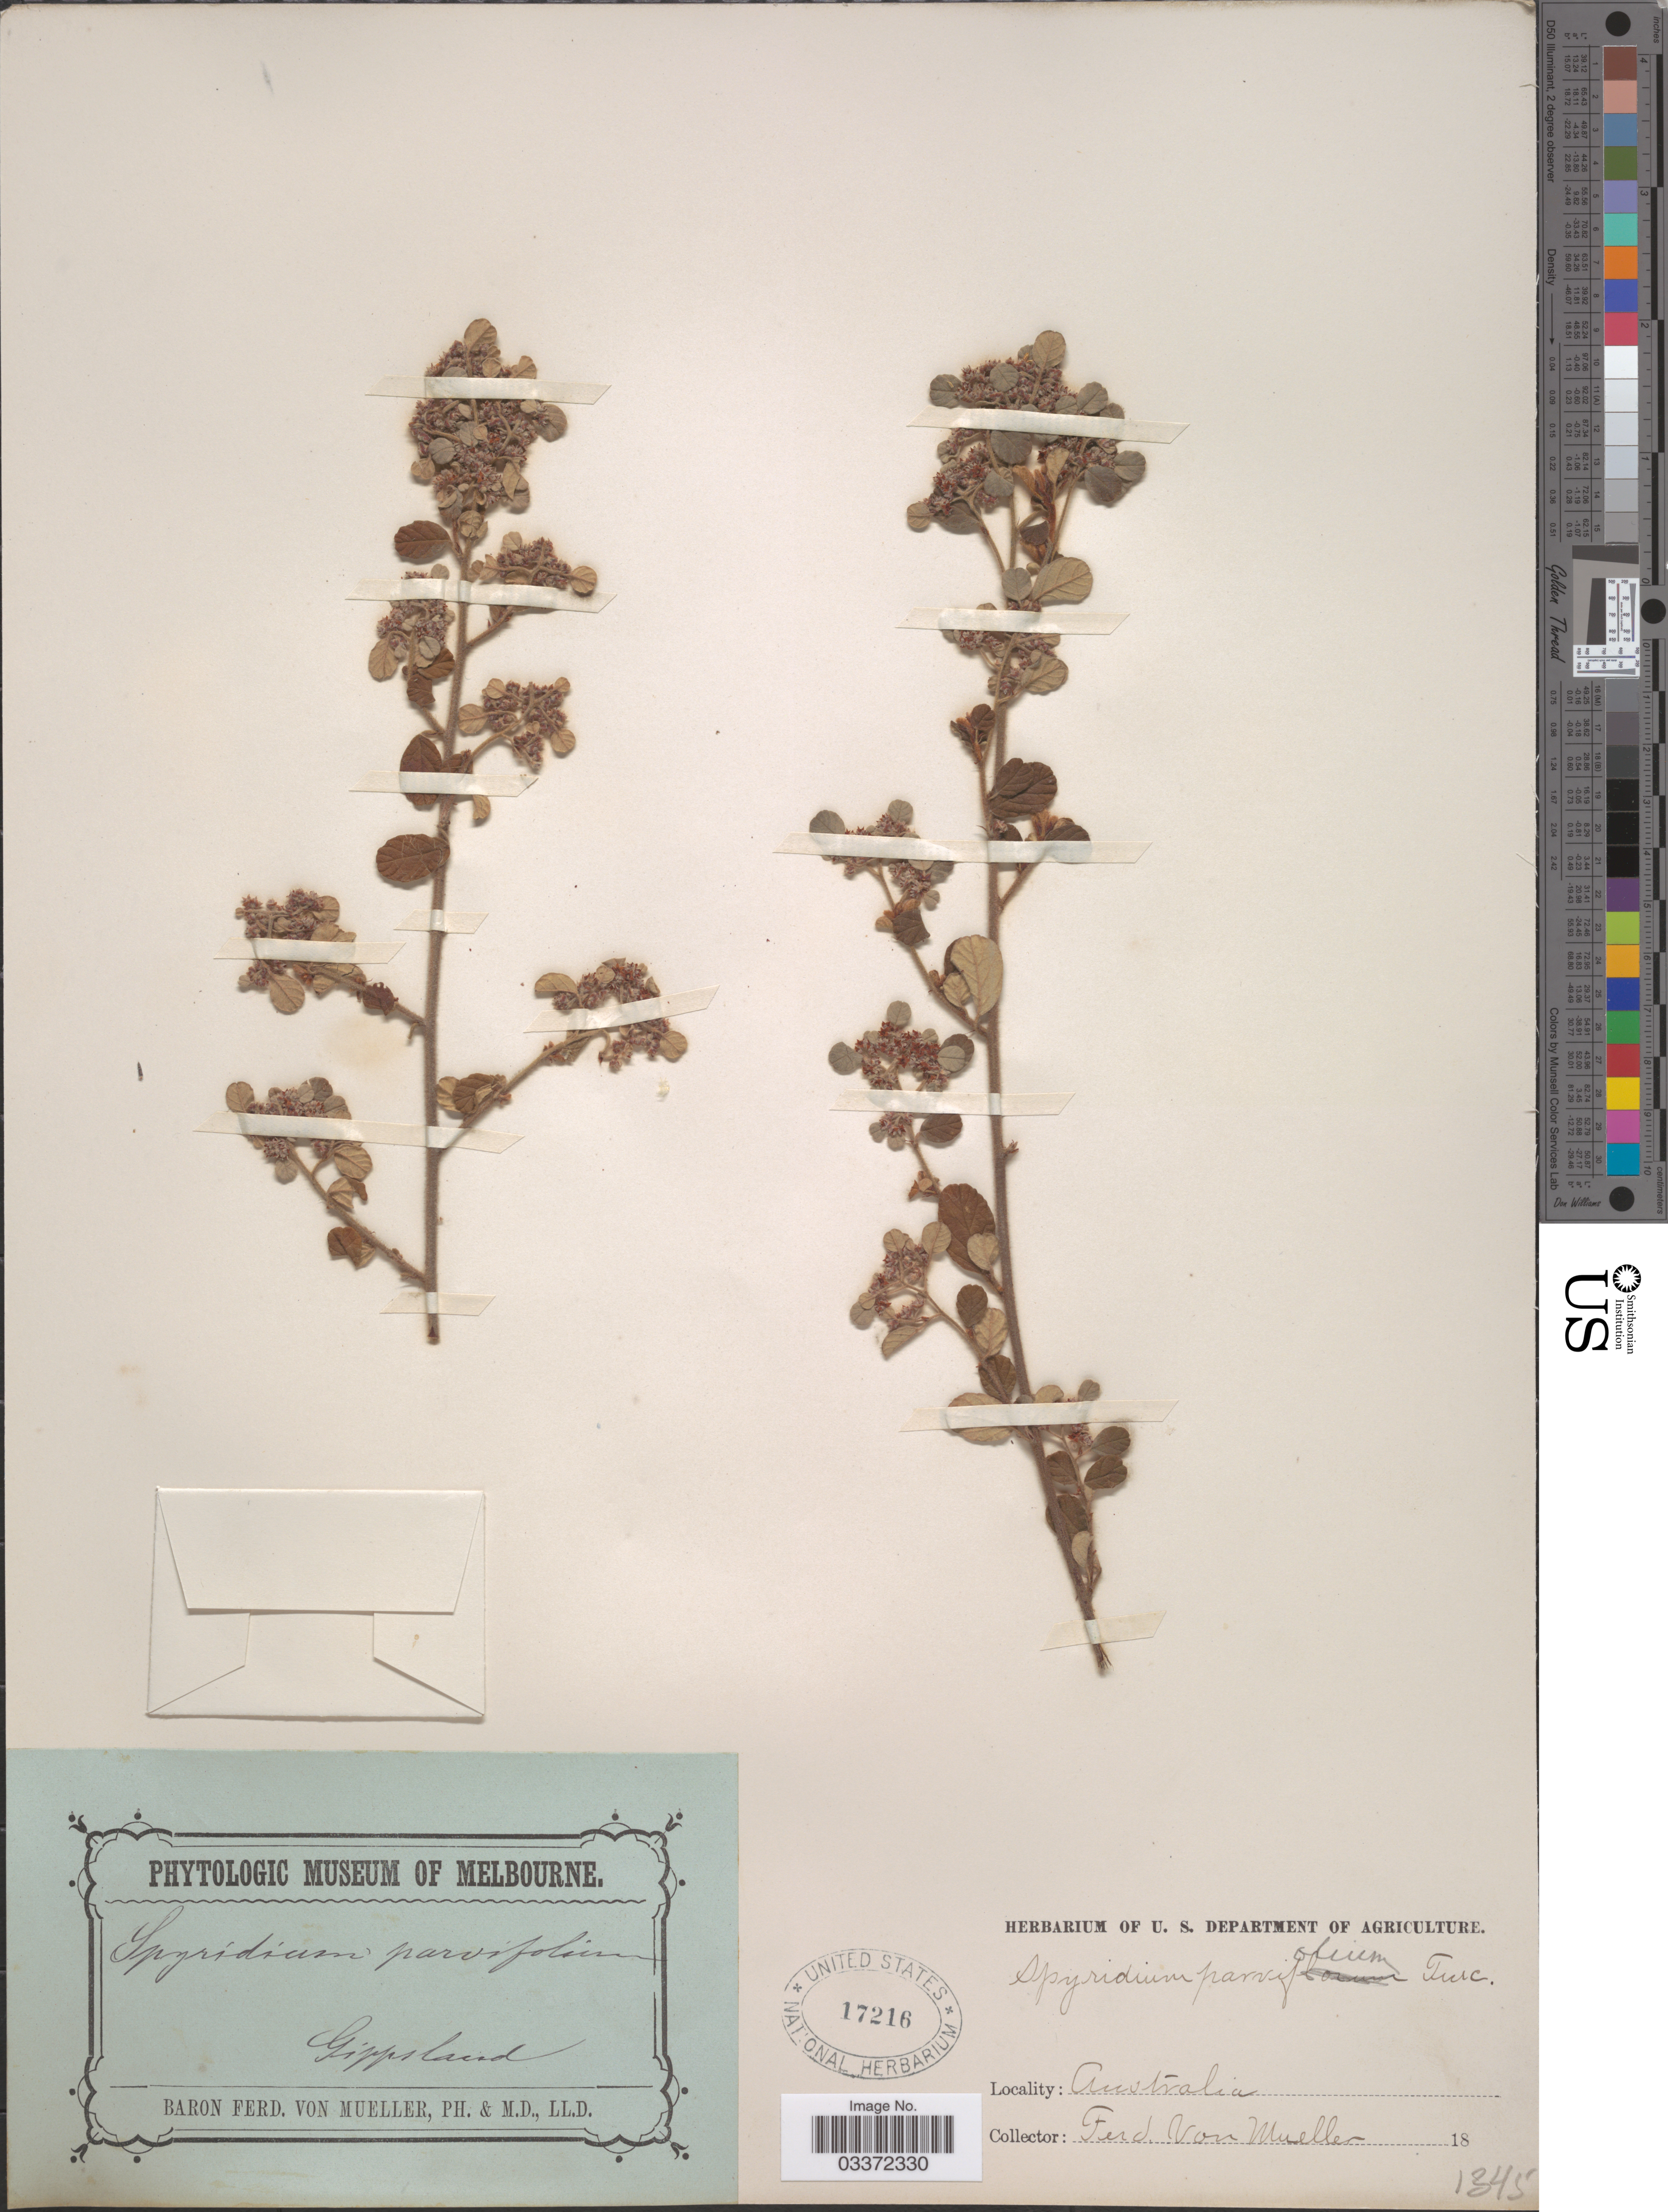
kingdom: Plantae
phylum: Tracheophyta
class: Magnoliopsida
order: Rosales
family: Rhamnaceae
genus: Trevoa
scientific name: Trevoa parvifolium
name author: F. Muell.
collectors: F. Mueller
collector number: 1345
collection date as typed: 18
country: Australia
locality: Gippsland.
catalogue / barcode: US 17216